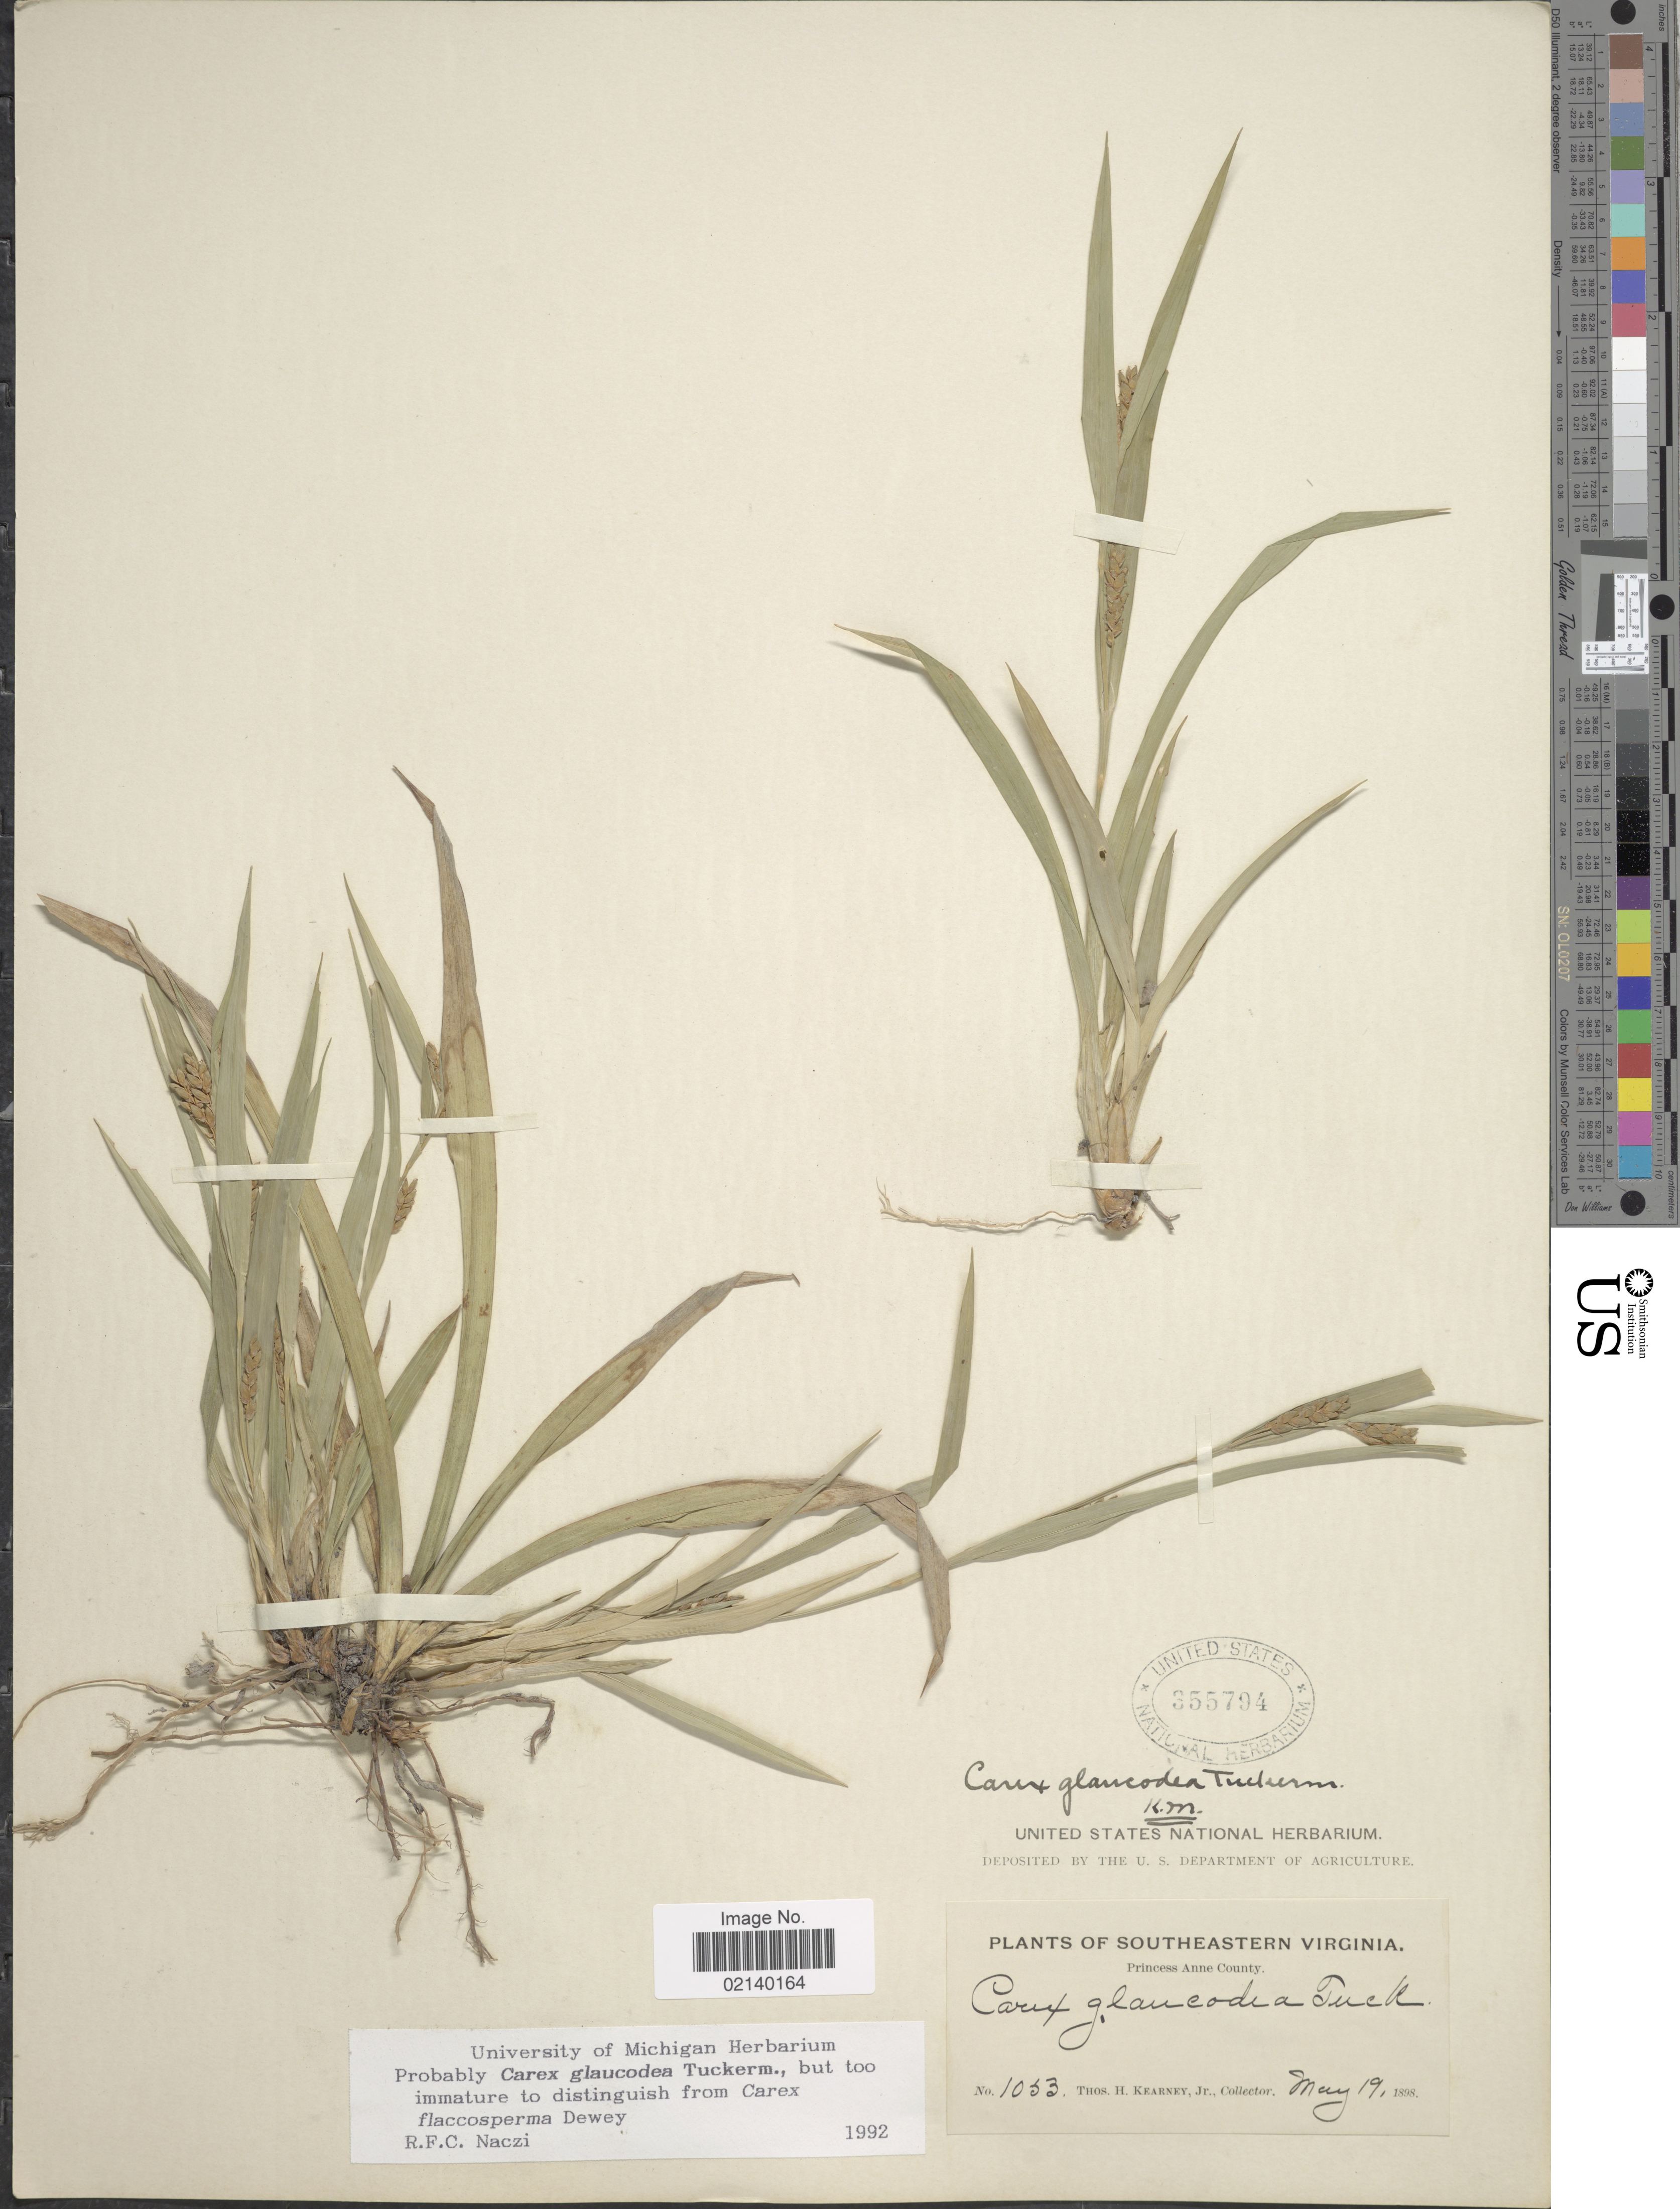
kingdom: Plantae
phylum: Tracheophyta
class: Liliopsida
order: Poales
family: Cyperaceae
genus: Carex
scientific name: Carex sp.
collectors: T. H. Kearney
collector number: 1053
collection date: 1898-05-19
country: United States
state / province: Virginia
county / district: City of Virginia Beach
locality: Southeastern Virginia. Princess Anne County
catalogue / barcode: US 355974